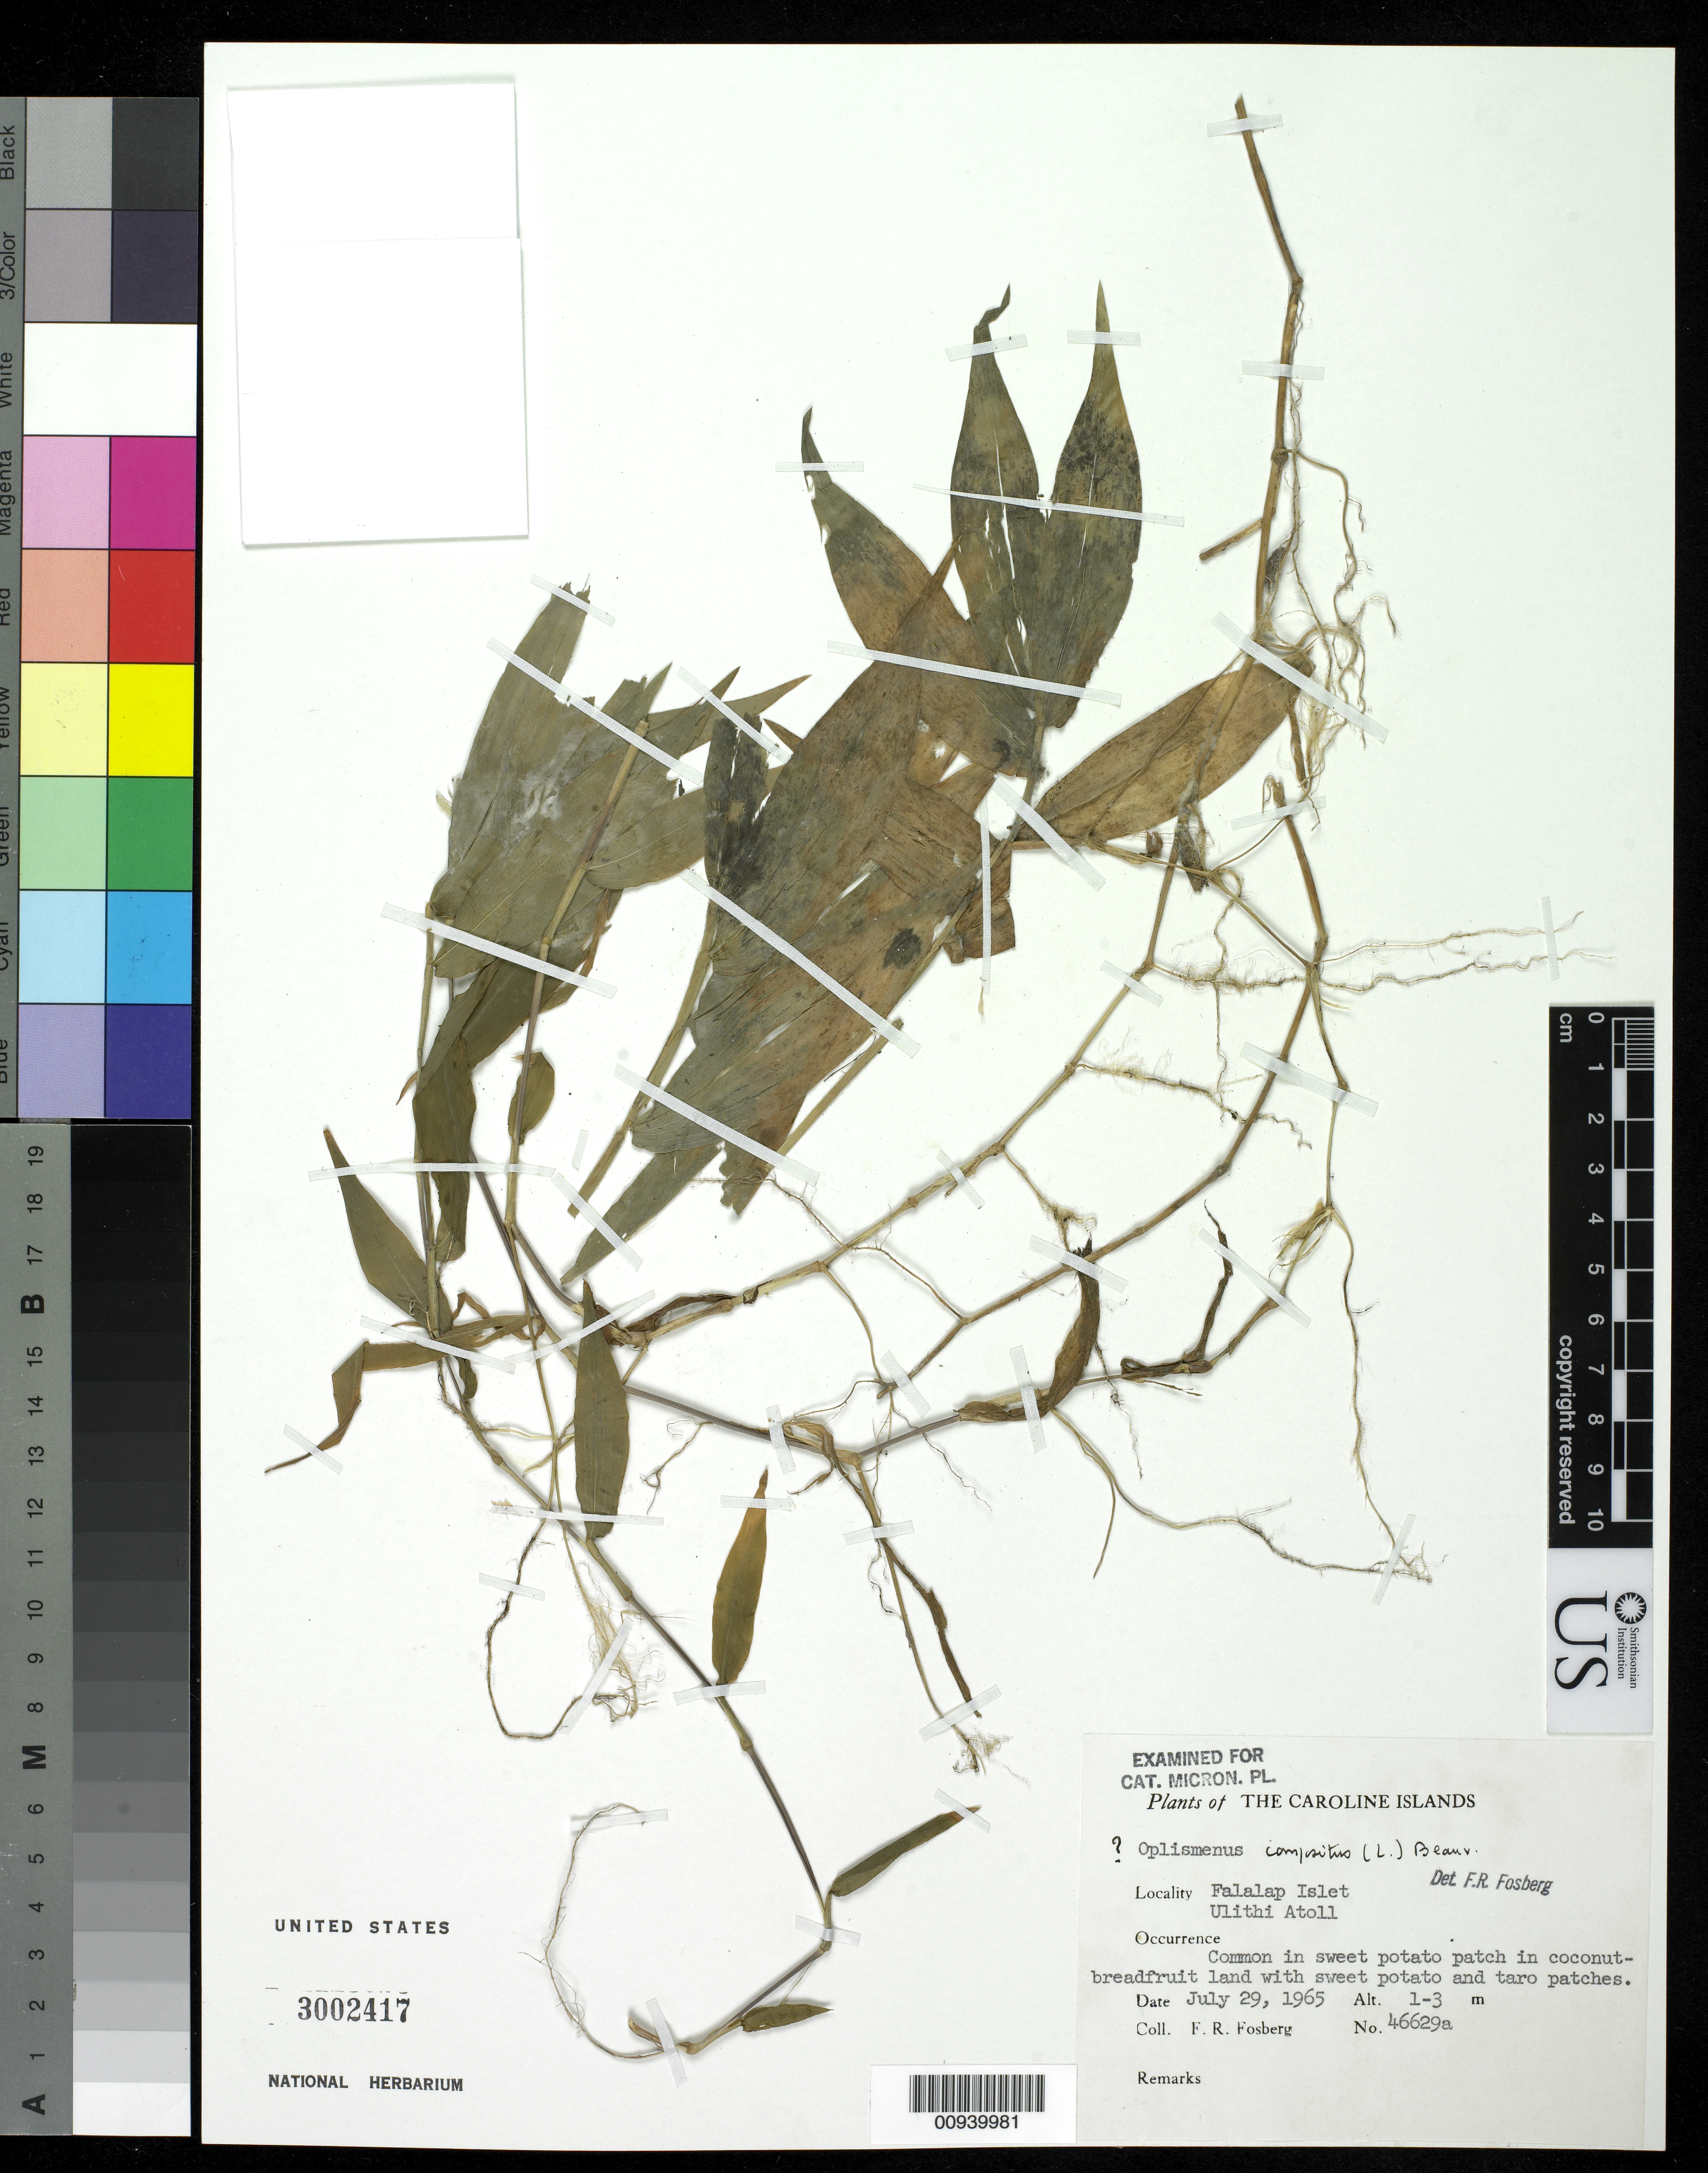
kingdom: Plantae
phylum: Tracheophyta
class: Liliopsida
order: Poales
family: Poaceae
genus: Oplismenus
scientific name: Oplismenus compositus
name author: (L.) P. Beauv.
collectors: F. R. Fosberg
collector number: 46629 A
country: Micronesia, Federated States of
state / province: Yap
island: Ulithi Atoll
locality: Falalap Islet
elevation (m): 1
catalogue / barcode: US 3002417